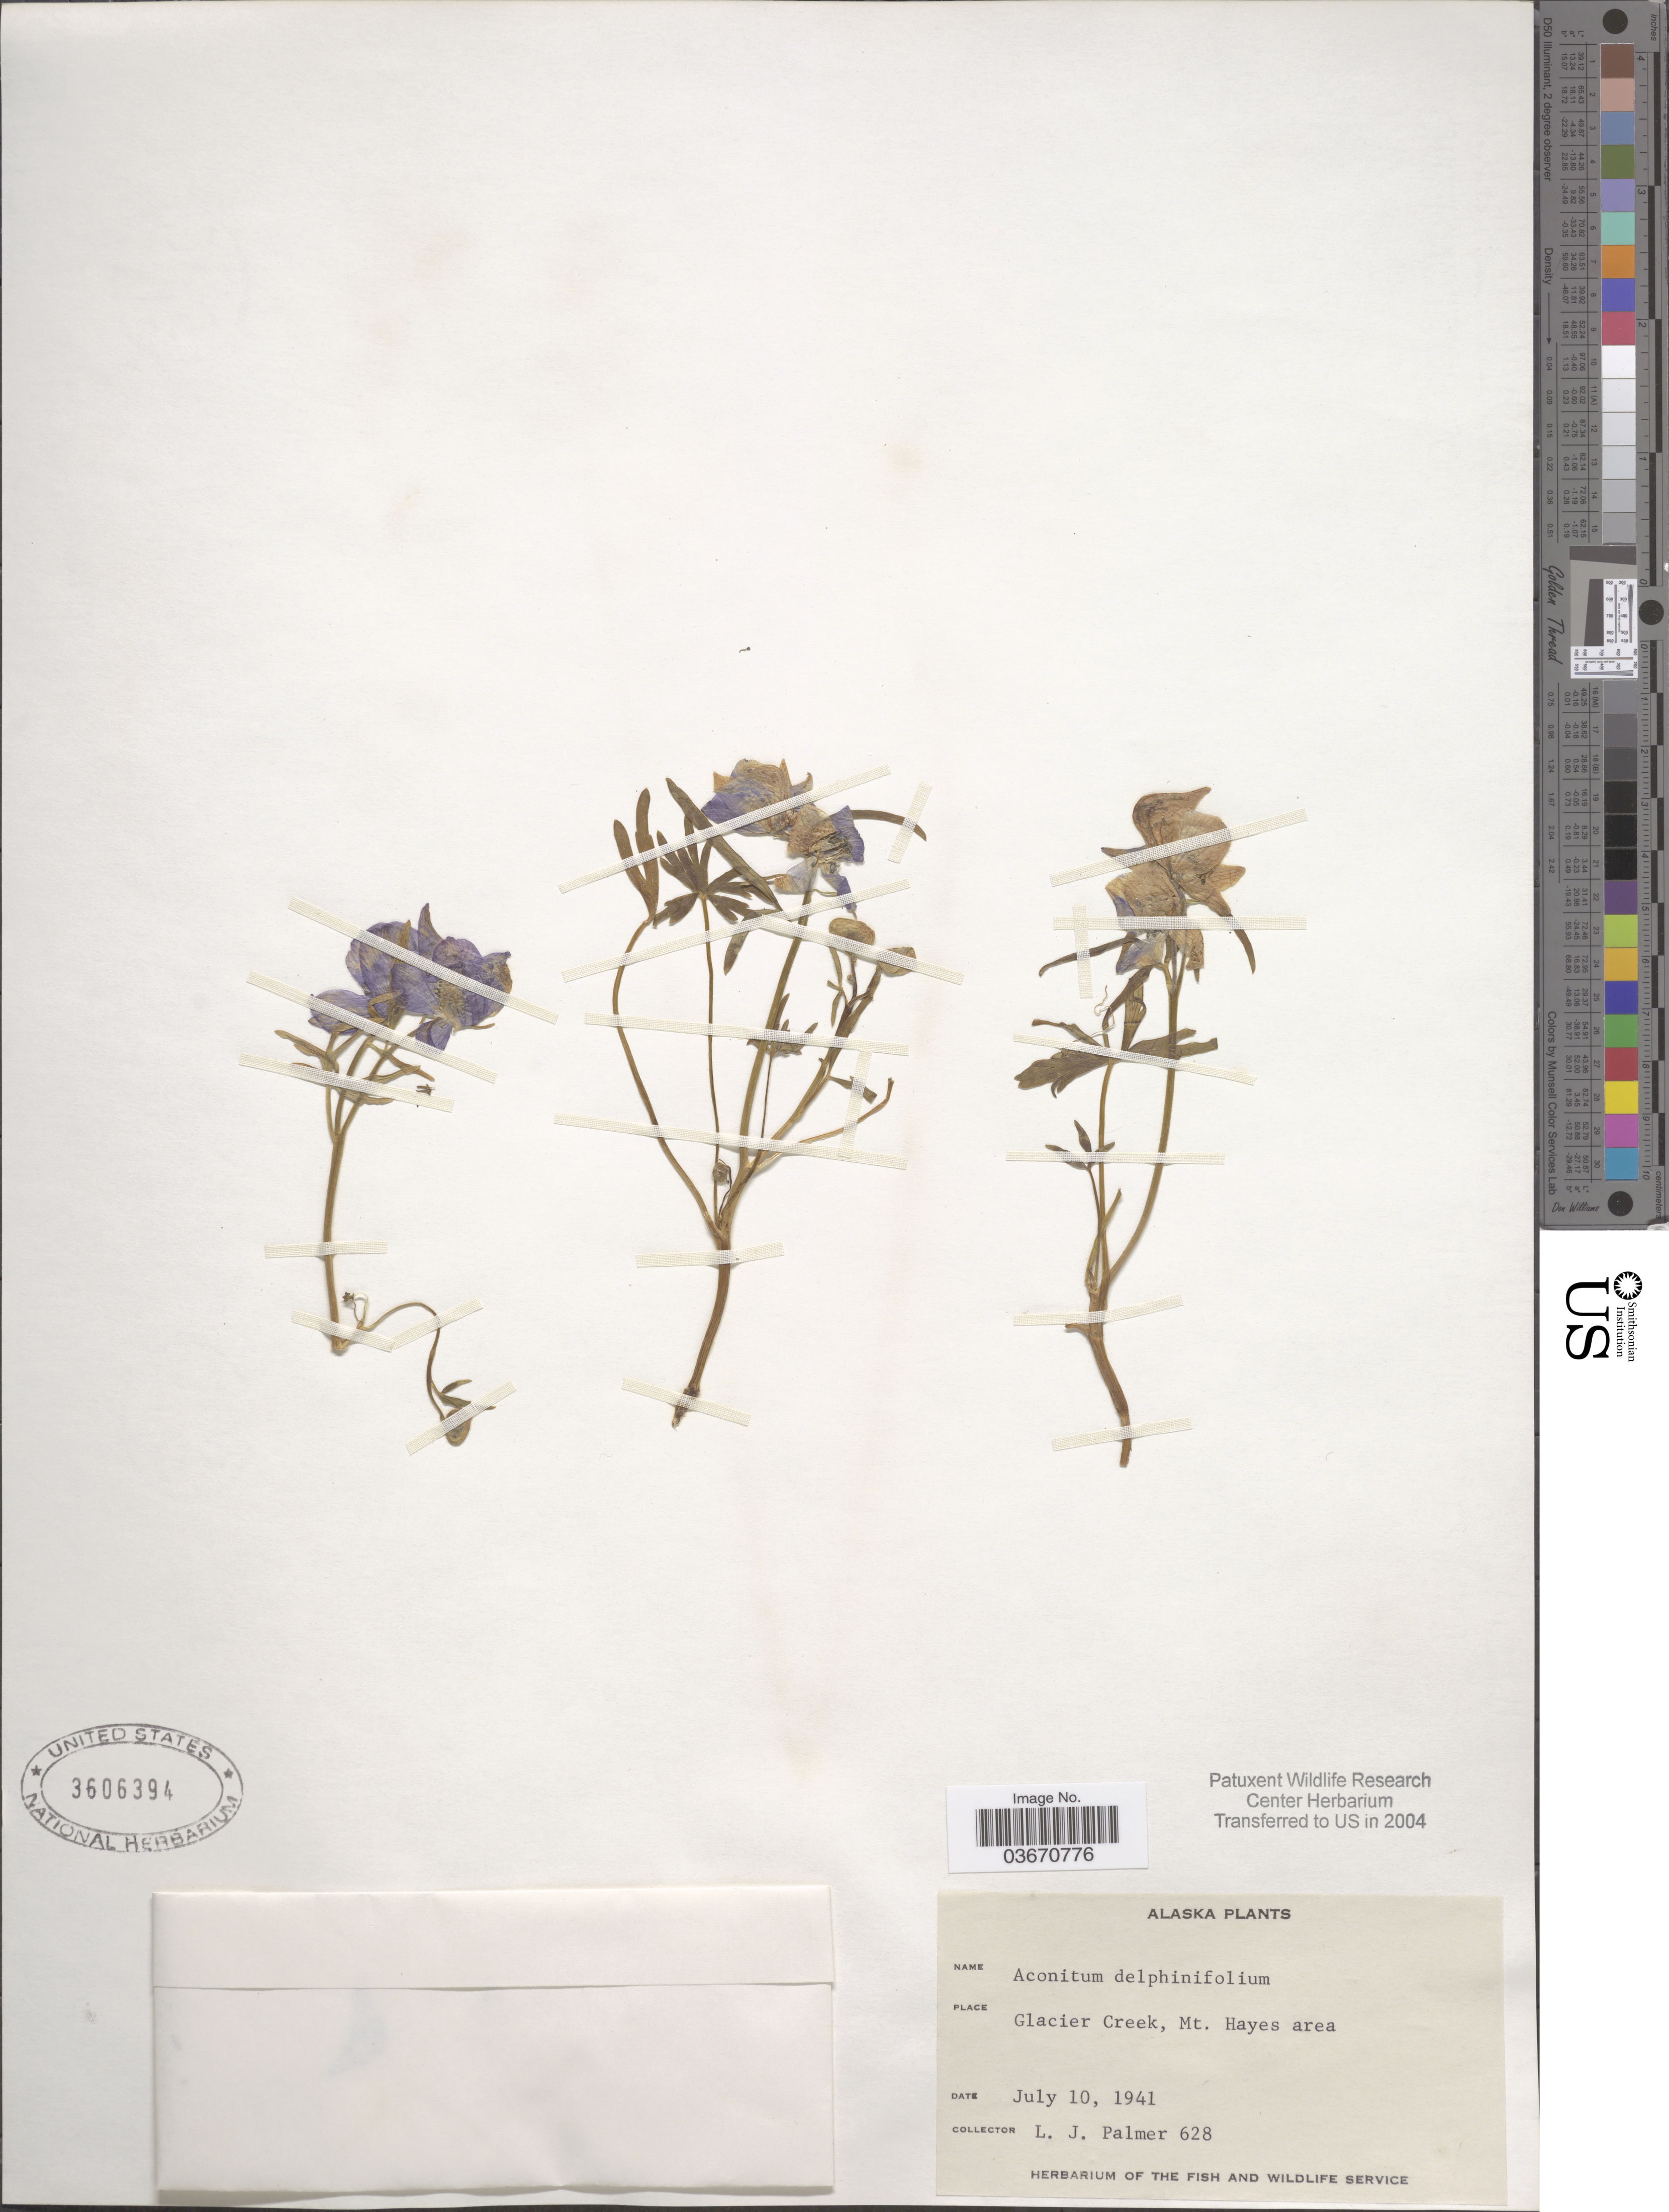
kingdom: Plantae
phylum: Tracheophyta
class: Magnoliopsida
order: Ranunculales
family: Ranunculaceae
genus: Aconitum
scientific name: Aconitum delphinifolium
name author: DC.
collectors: L. J. Palmer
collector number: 628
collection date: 1941-07-10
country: United States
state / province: Alaska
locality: Glacier Creek, Mt. Hayes area.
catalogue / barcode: US 3606394